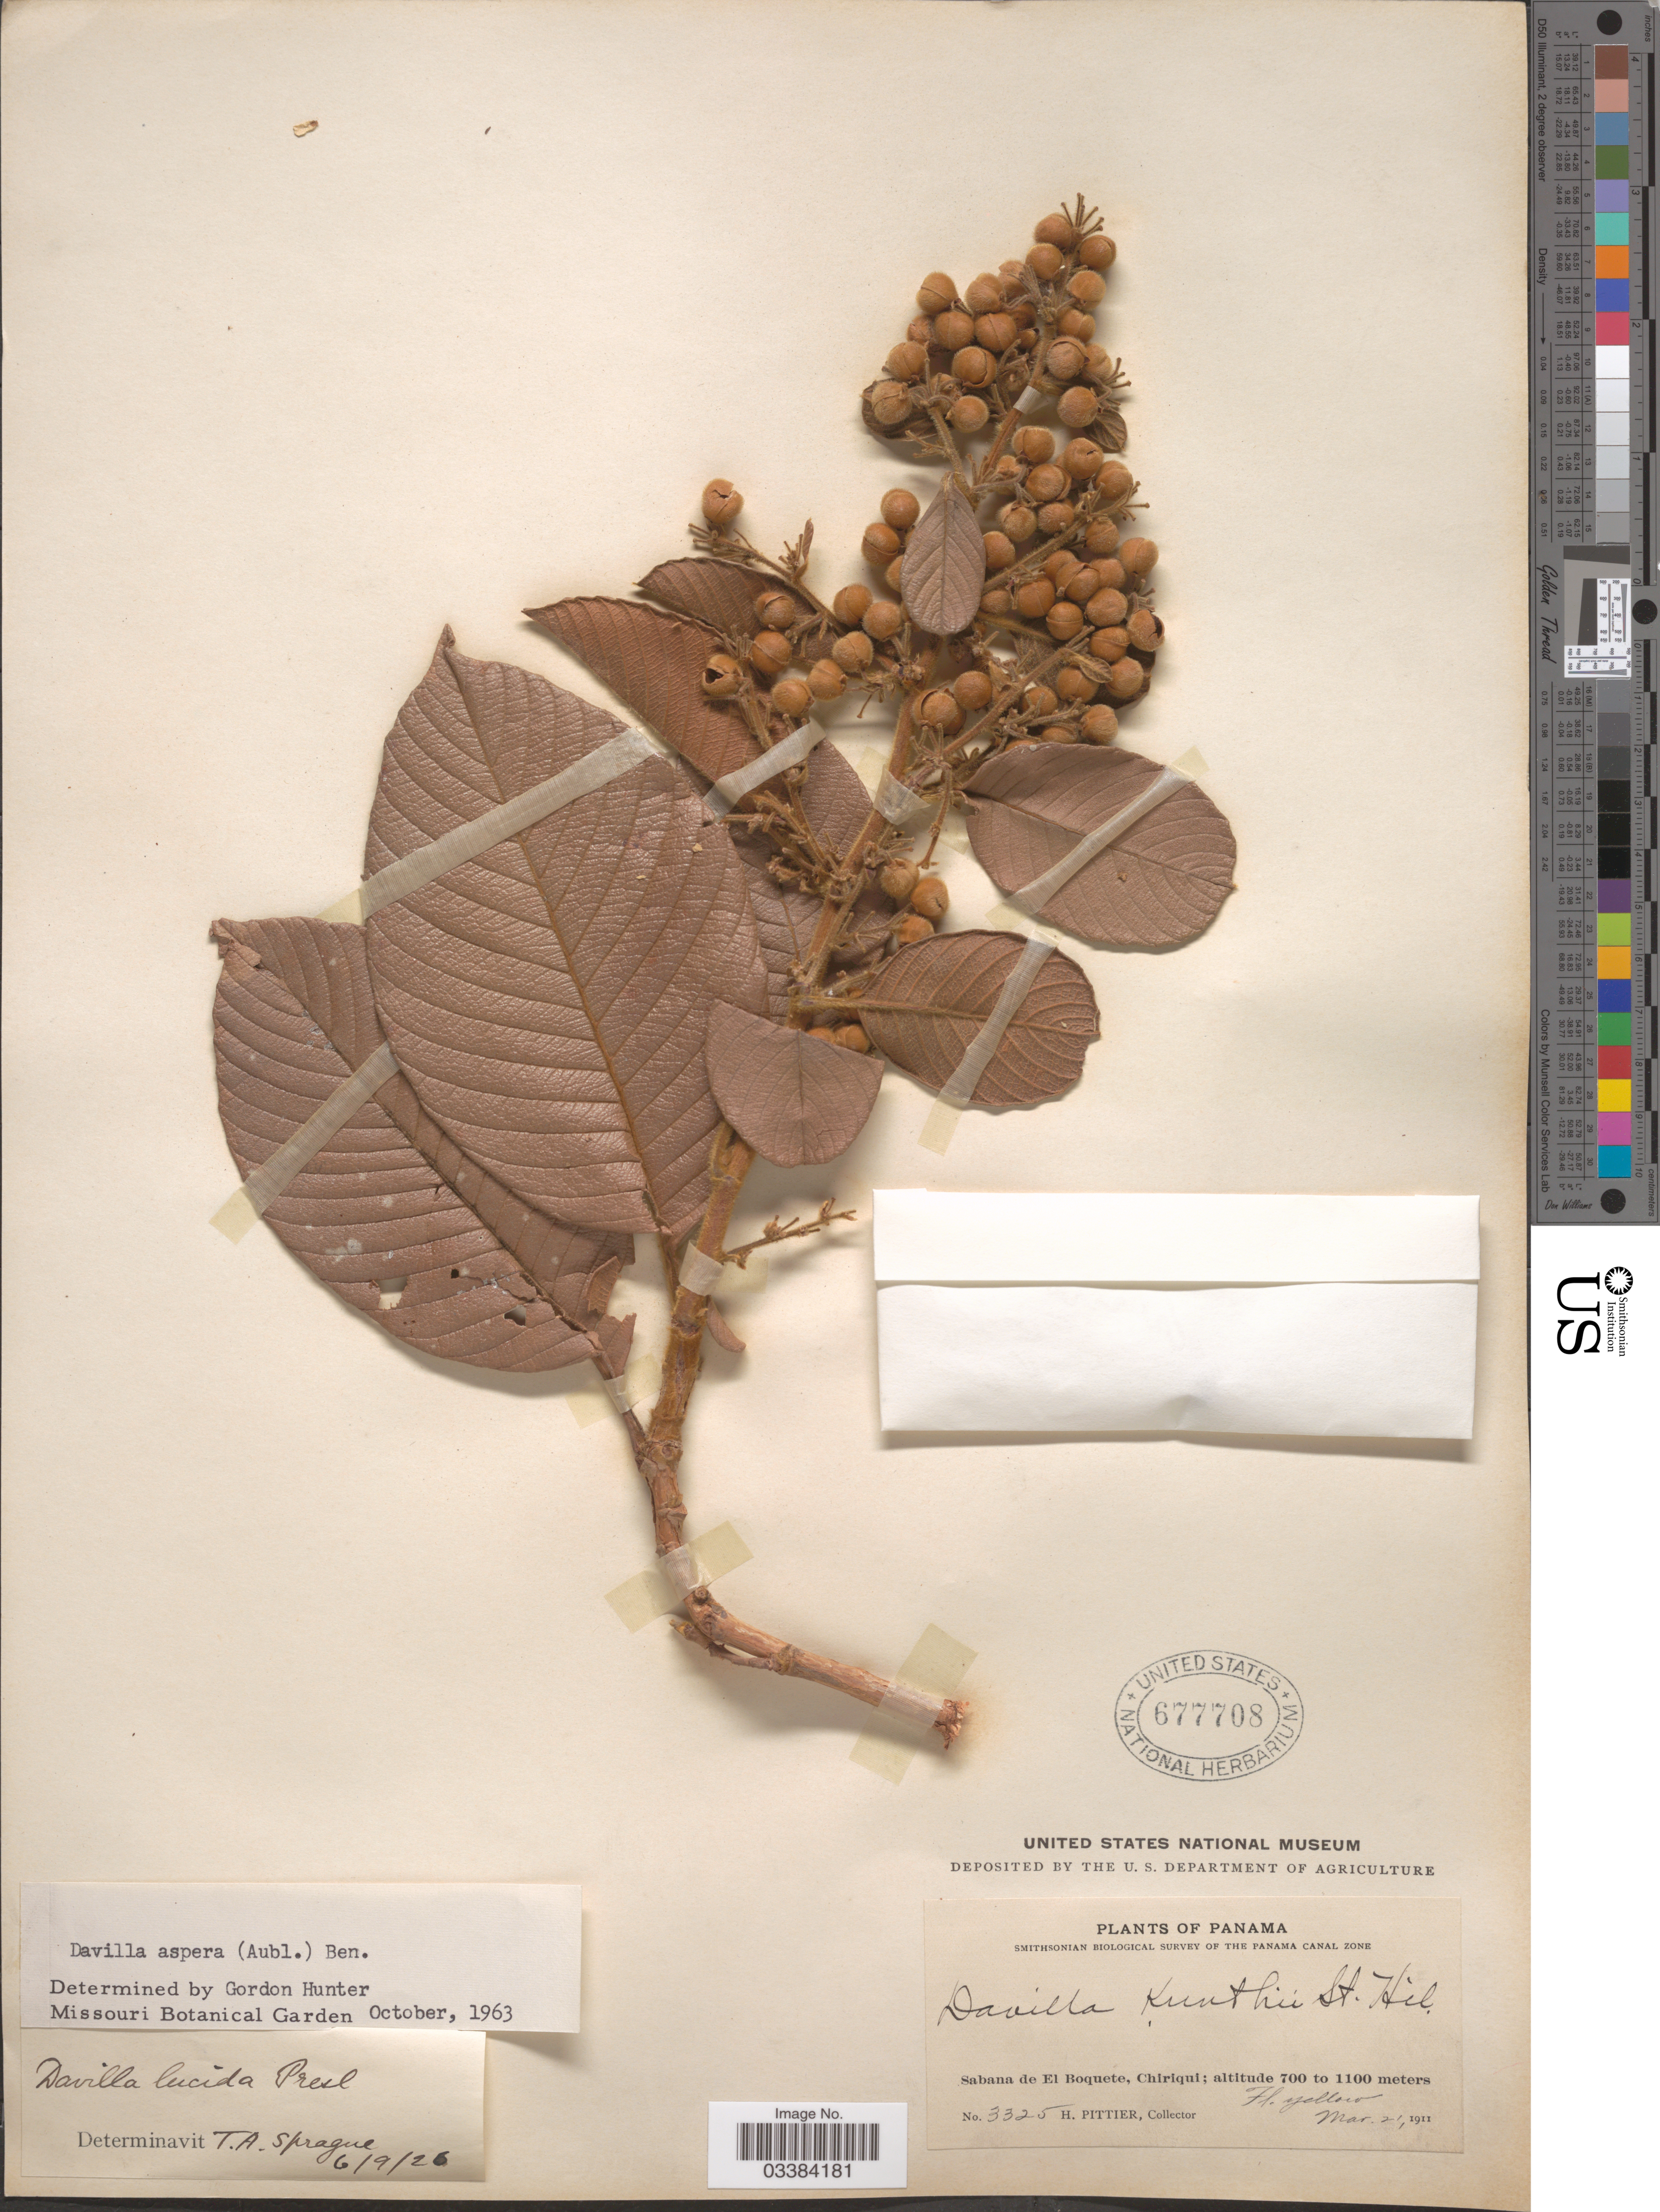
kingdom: Plantae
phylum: Tracheophyta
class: Magnoliopsida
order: Dilleniales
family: Dilleniaceae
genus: Davilla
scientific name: Davilla kunthii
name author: A. St.-Hil.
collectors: H. F. Pittier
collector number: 3325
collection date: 1911-03-21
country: Panama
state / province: Chiriqui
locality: Sabana de El Boquete.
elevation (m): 700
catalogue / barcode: US 677708